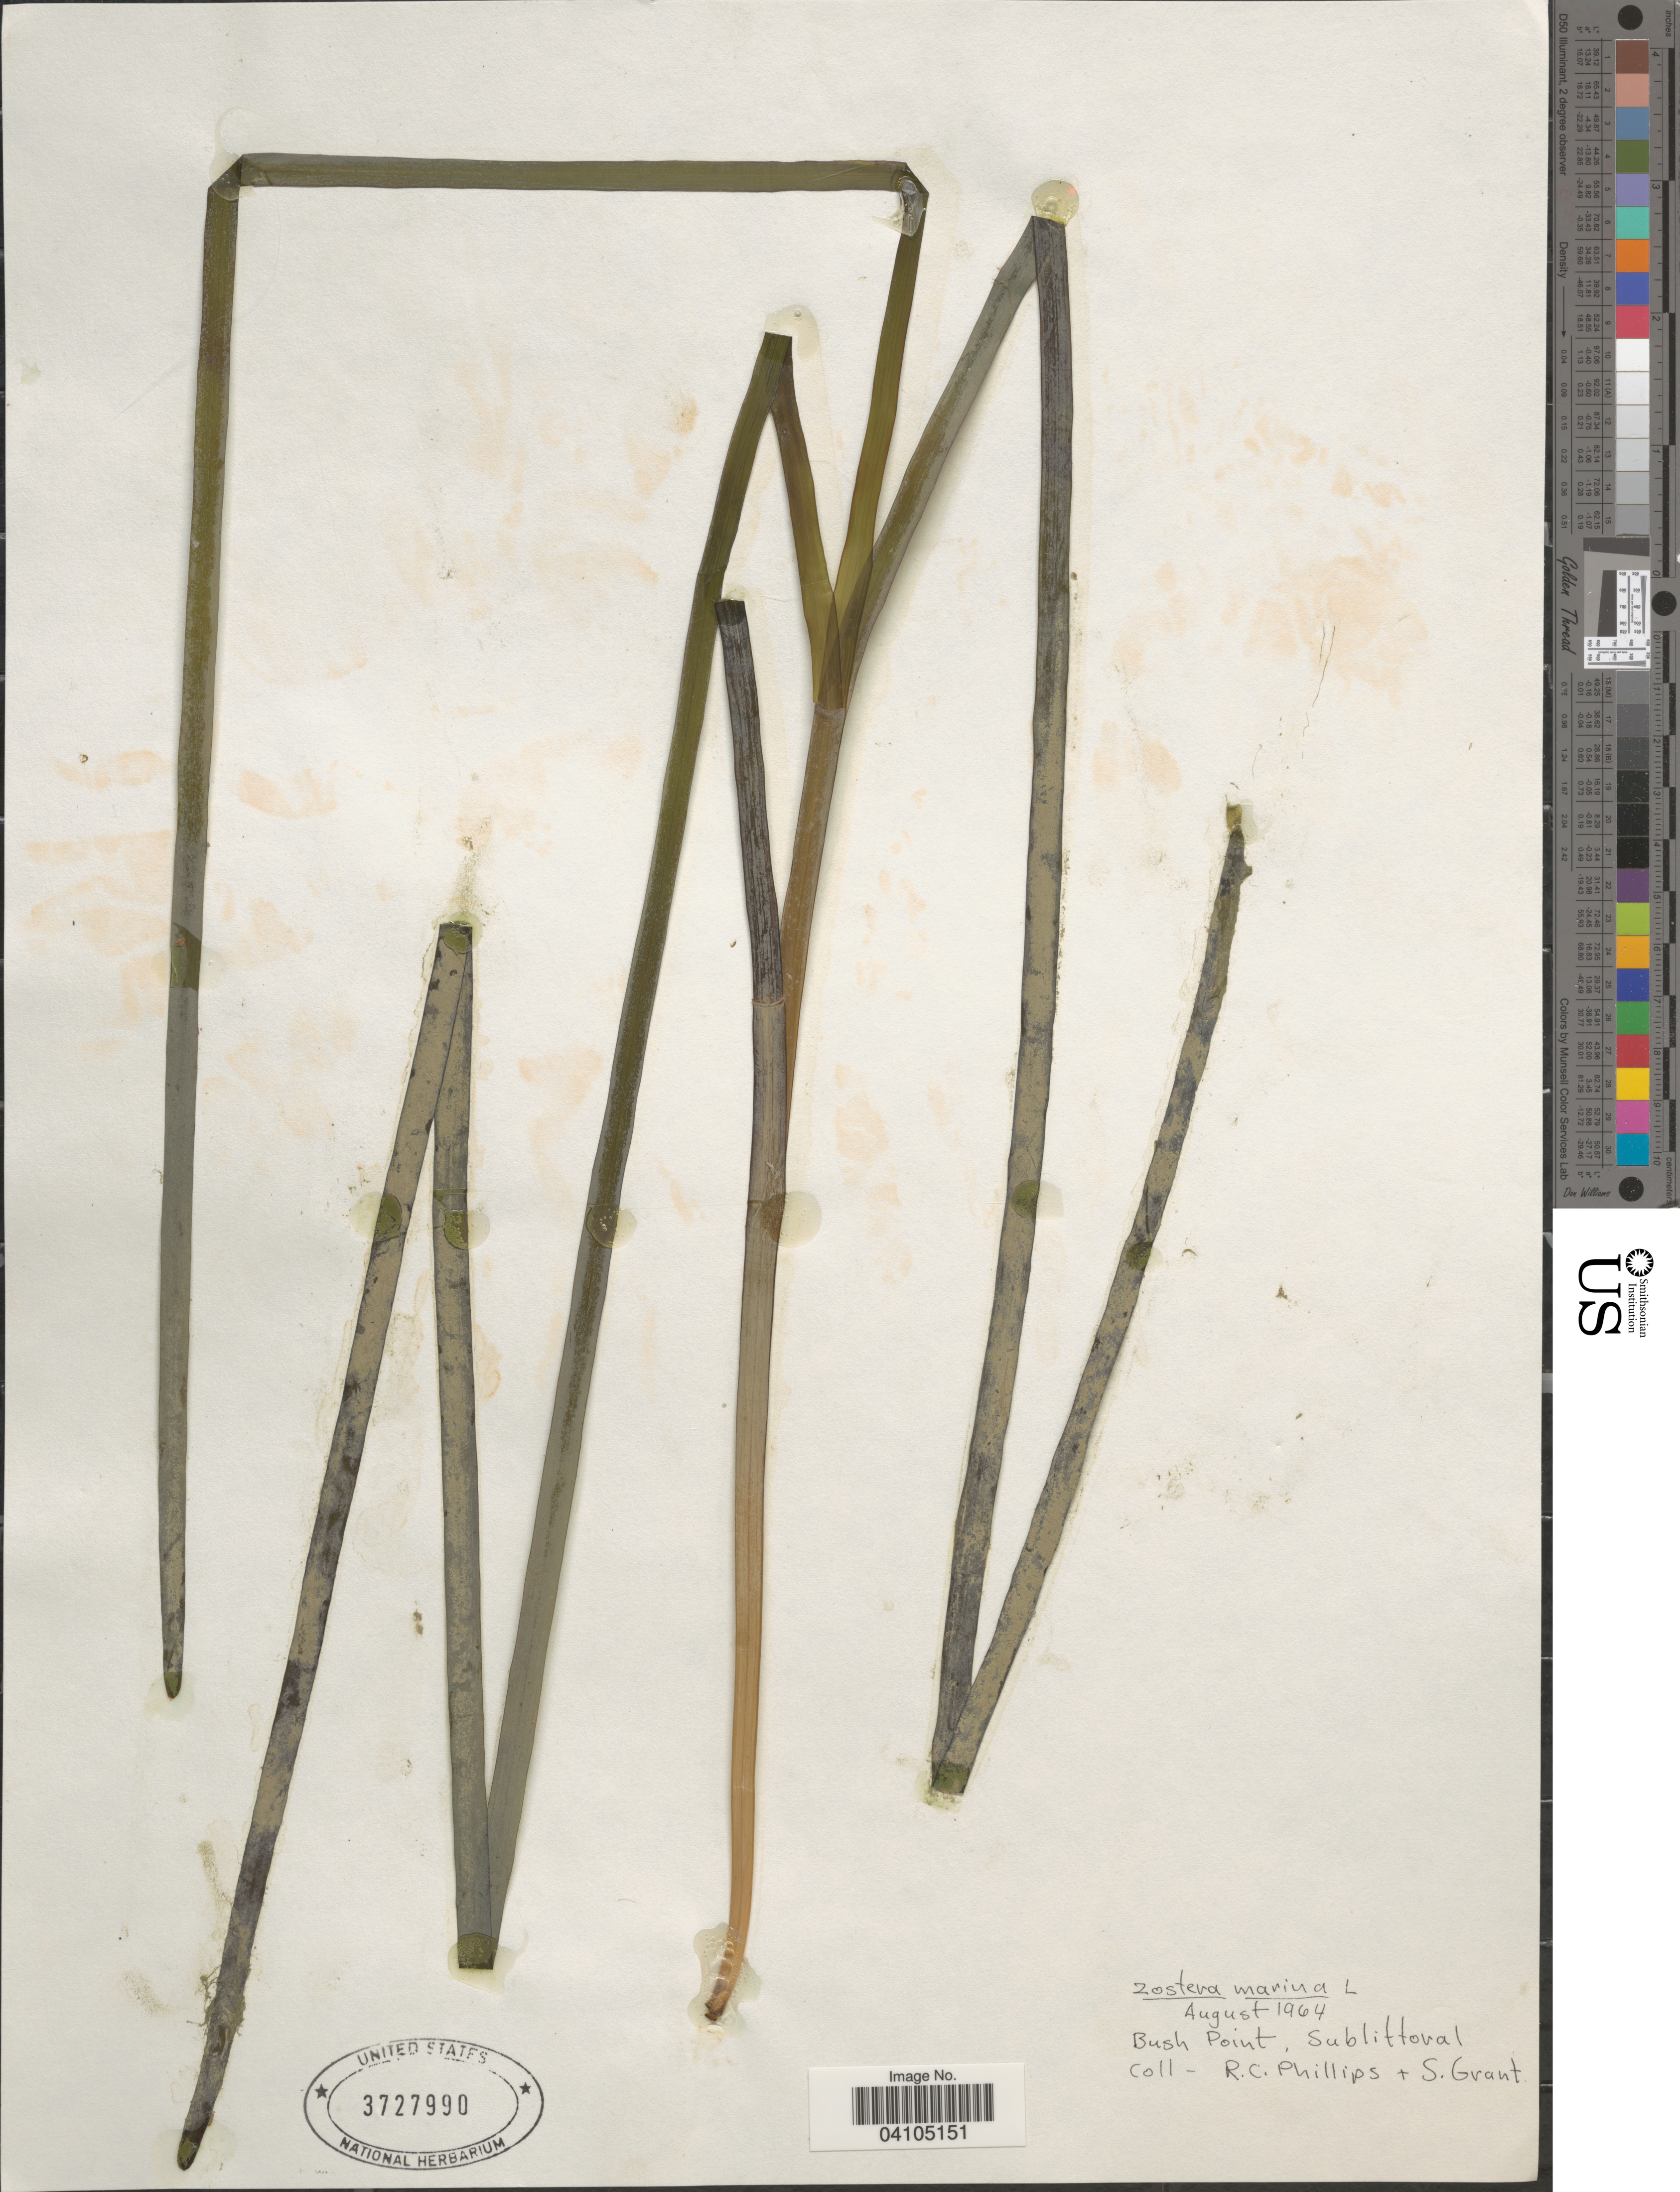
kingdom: Plantae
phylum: Tracheophyta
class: Liliopsida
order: Alismatales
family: Zosteraceae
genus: Zostera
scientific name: Zostera marina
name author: L.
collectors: R. C. Phillips & S. Grant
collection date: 1964-08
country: United States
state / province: Washington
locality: Bush Point.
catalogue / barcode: US 3727990